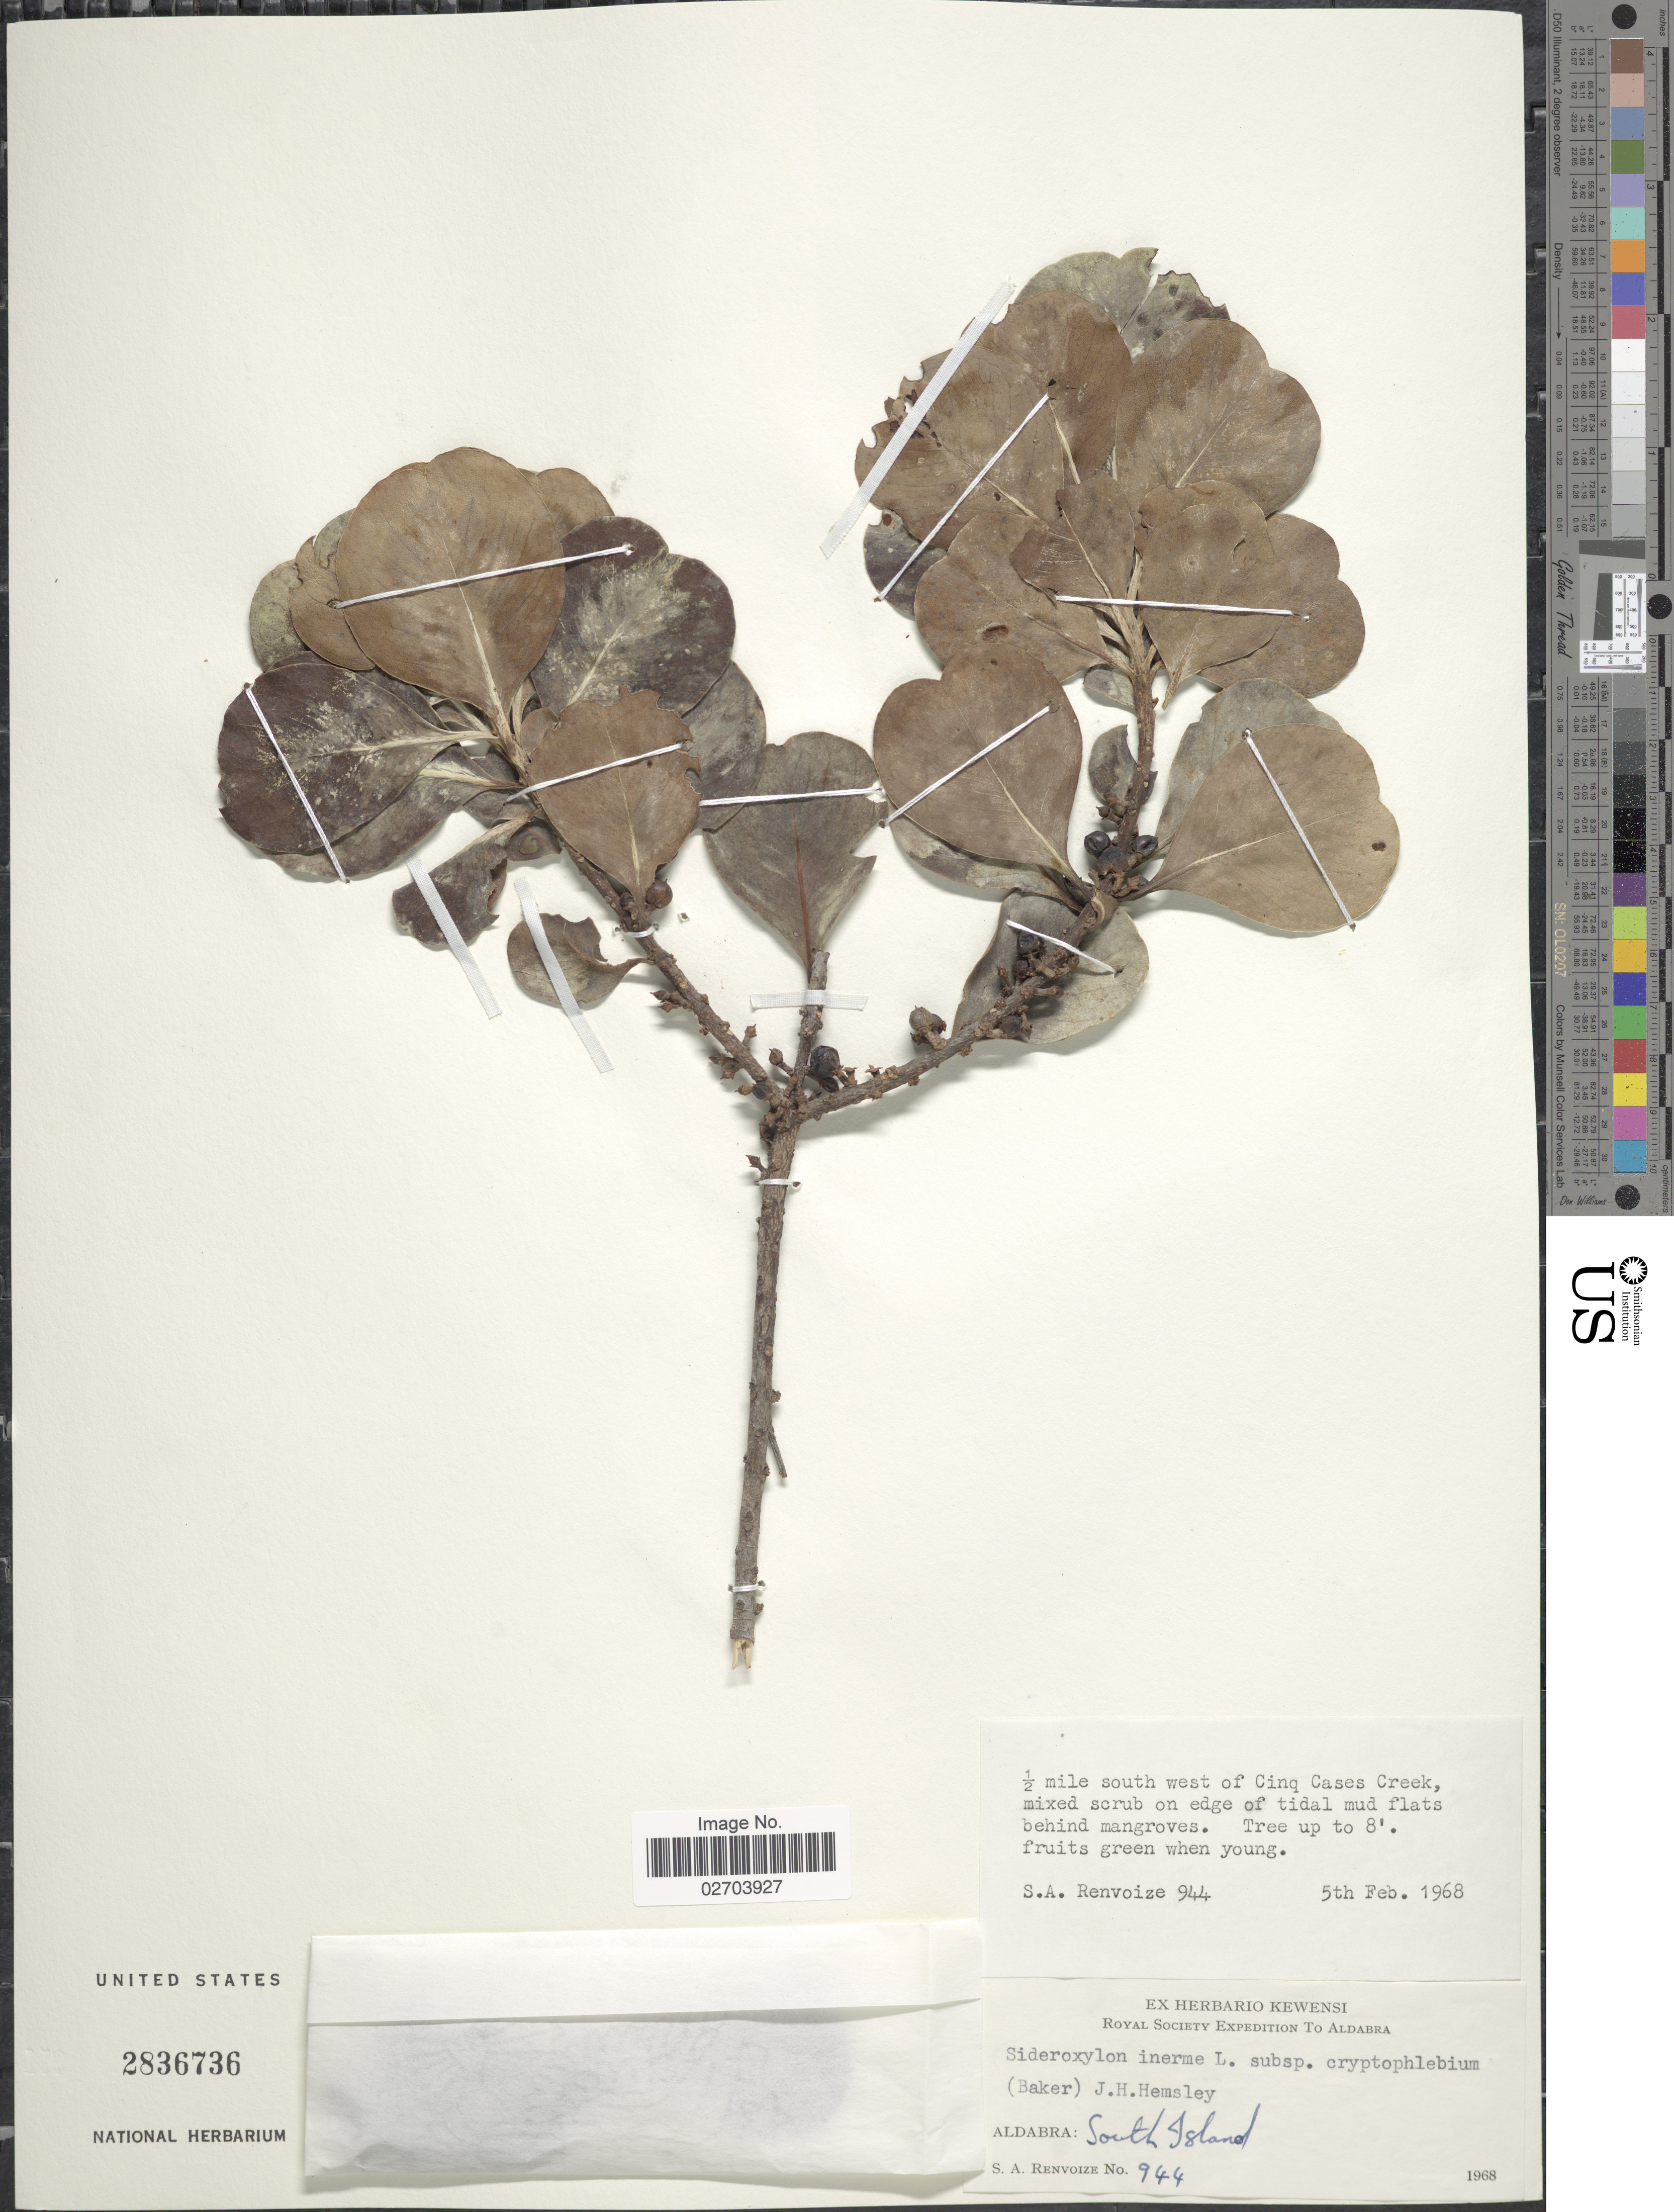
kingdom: Plantae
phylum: Tracheophyta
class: Magnoliopsida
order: Ericales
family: Sapotaceae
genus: Sideroxylon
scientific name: Sideroxylon inerme subsp. cryptophlebium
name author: (Baker) J.H. Hemsl.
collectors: S. A. Renvoize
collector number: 944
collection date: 1968-02-05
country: Seychelles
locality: ½ mile south west of Cinq Cases Creek. Aldabra: South Island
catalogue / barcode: US 2836736